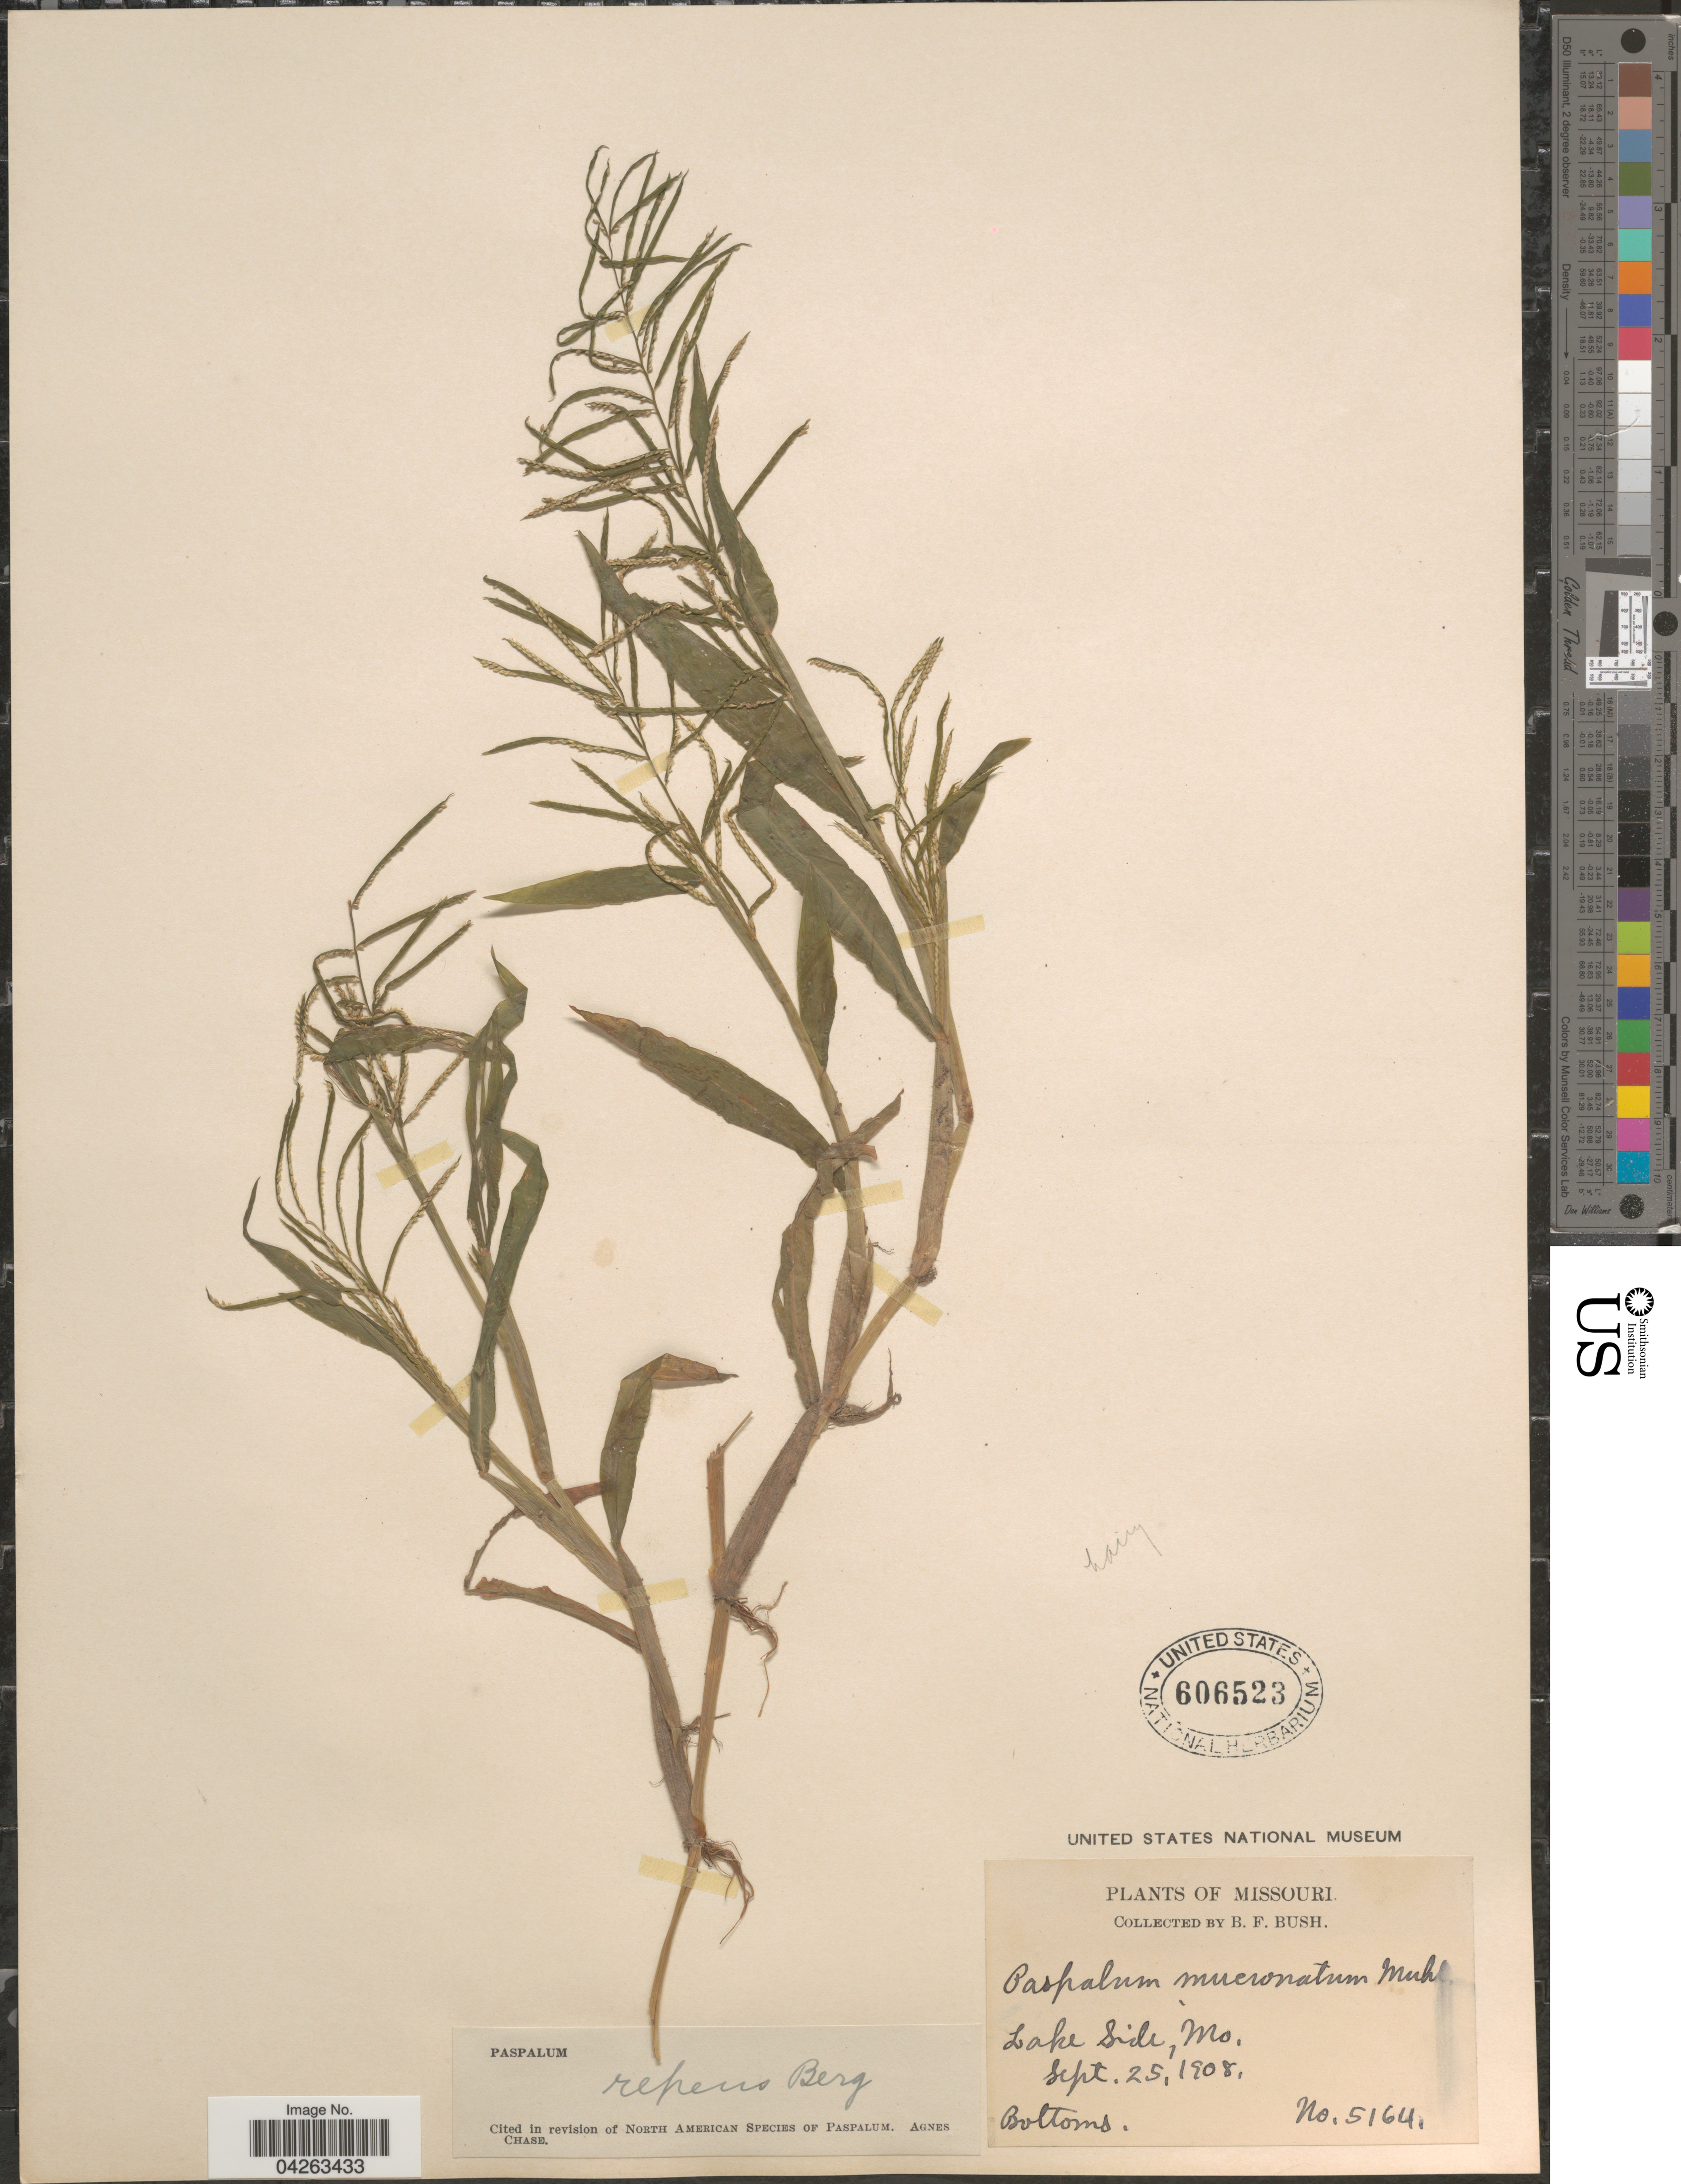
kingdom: Plantae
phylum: Tracheophyta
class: Liliopsida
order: Poales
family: Poaceae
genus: Paspalum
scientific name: Paspalum repens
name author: P.J. Bergius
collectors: B. F. Bush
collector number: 5164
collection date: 1908-09-25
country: United States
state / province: Missouri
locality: Lake Side.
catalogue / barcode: US 606523